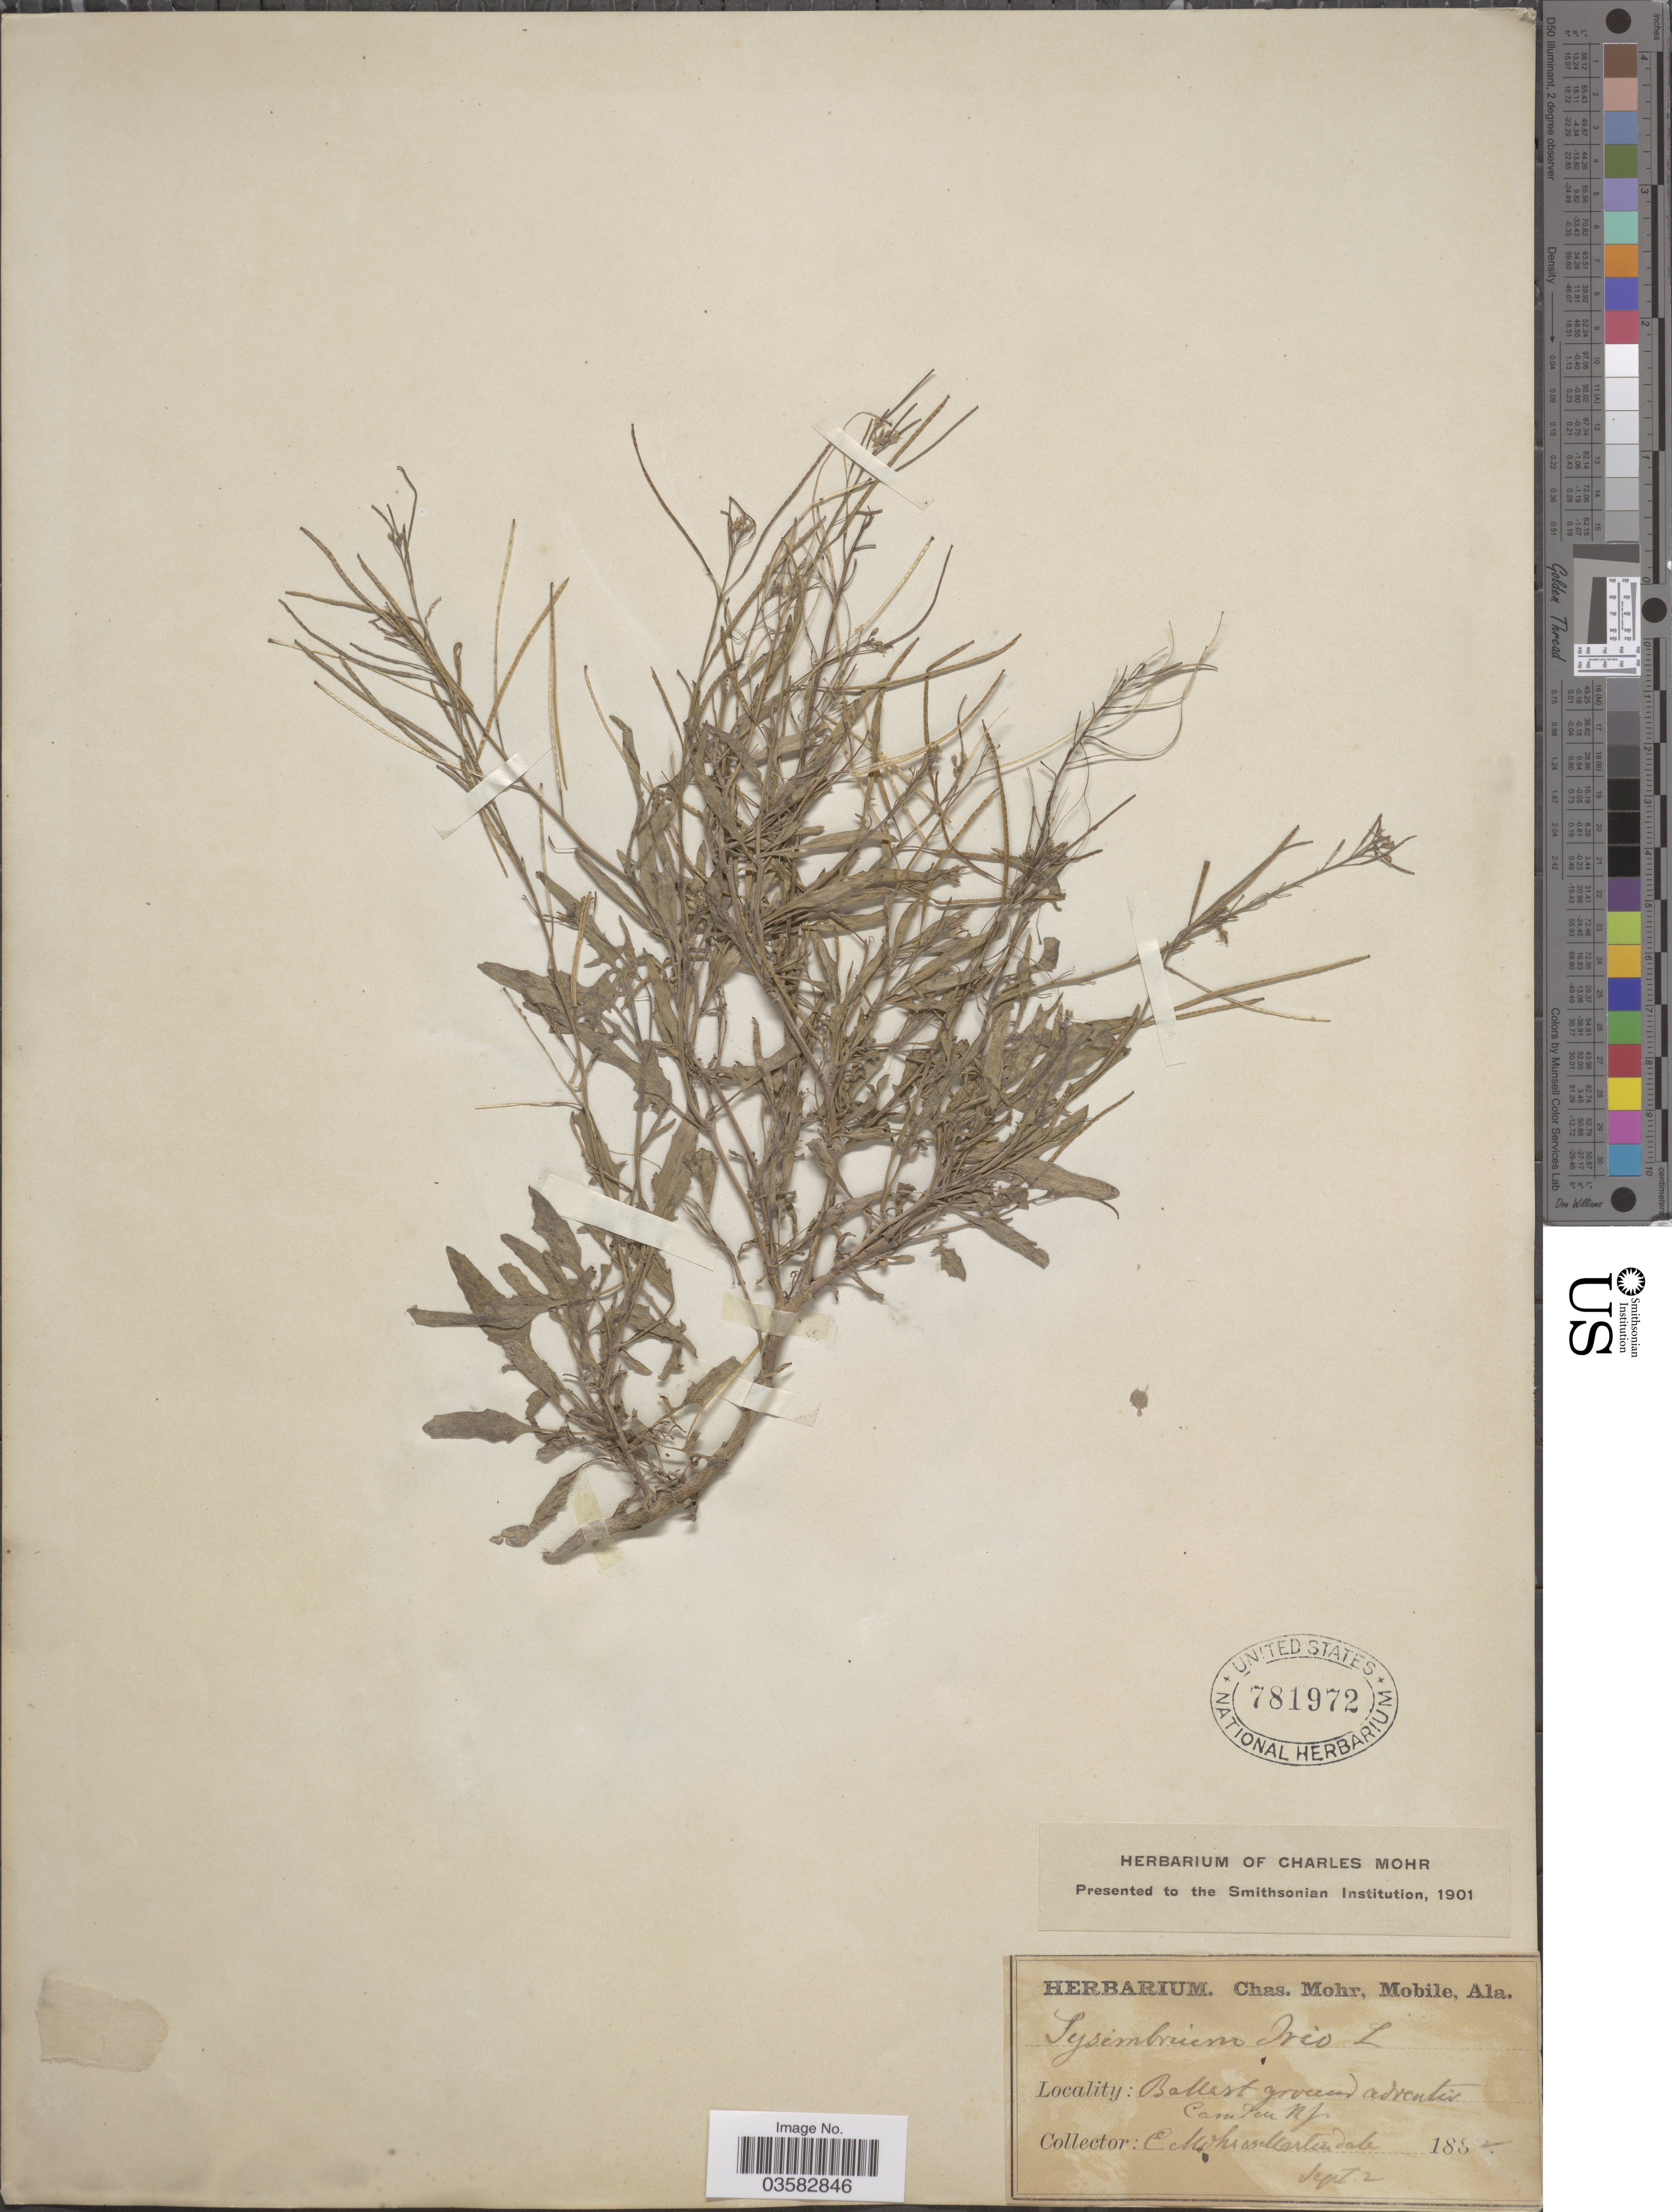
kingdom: Plantae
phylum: Tracheophyta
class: Magnoliopsida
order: Brassicales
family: Brassicaceae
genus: Sisymbrium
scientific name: Sisymbrium irio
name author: L.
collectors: Mohr, C. T. (herbarium) & Martindale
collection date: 1882-09-02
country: United States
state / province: New Jersey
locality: Ballast ground adventir Camden.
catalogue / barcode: US 781972